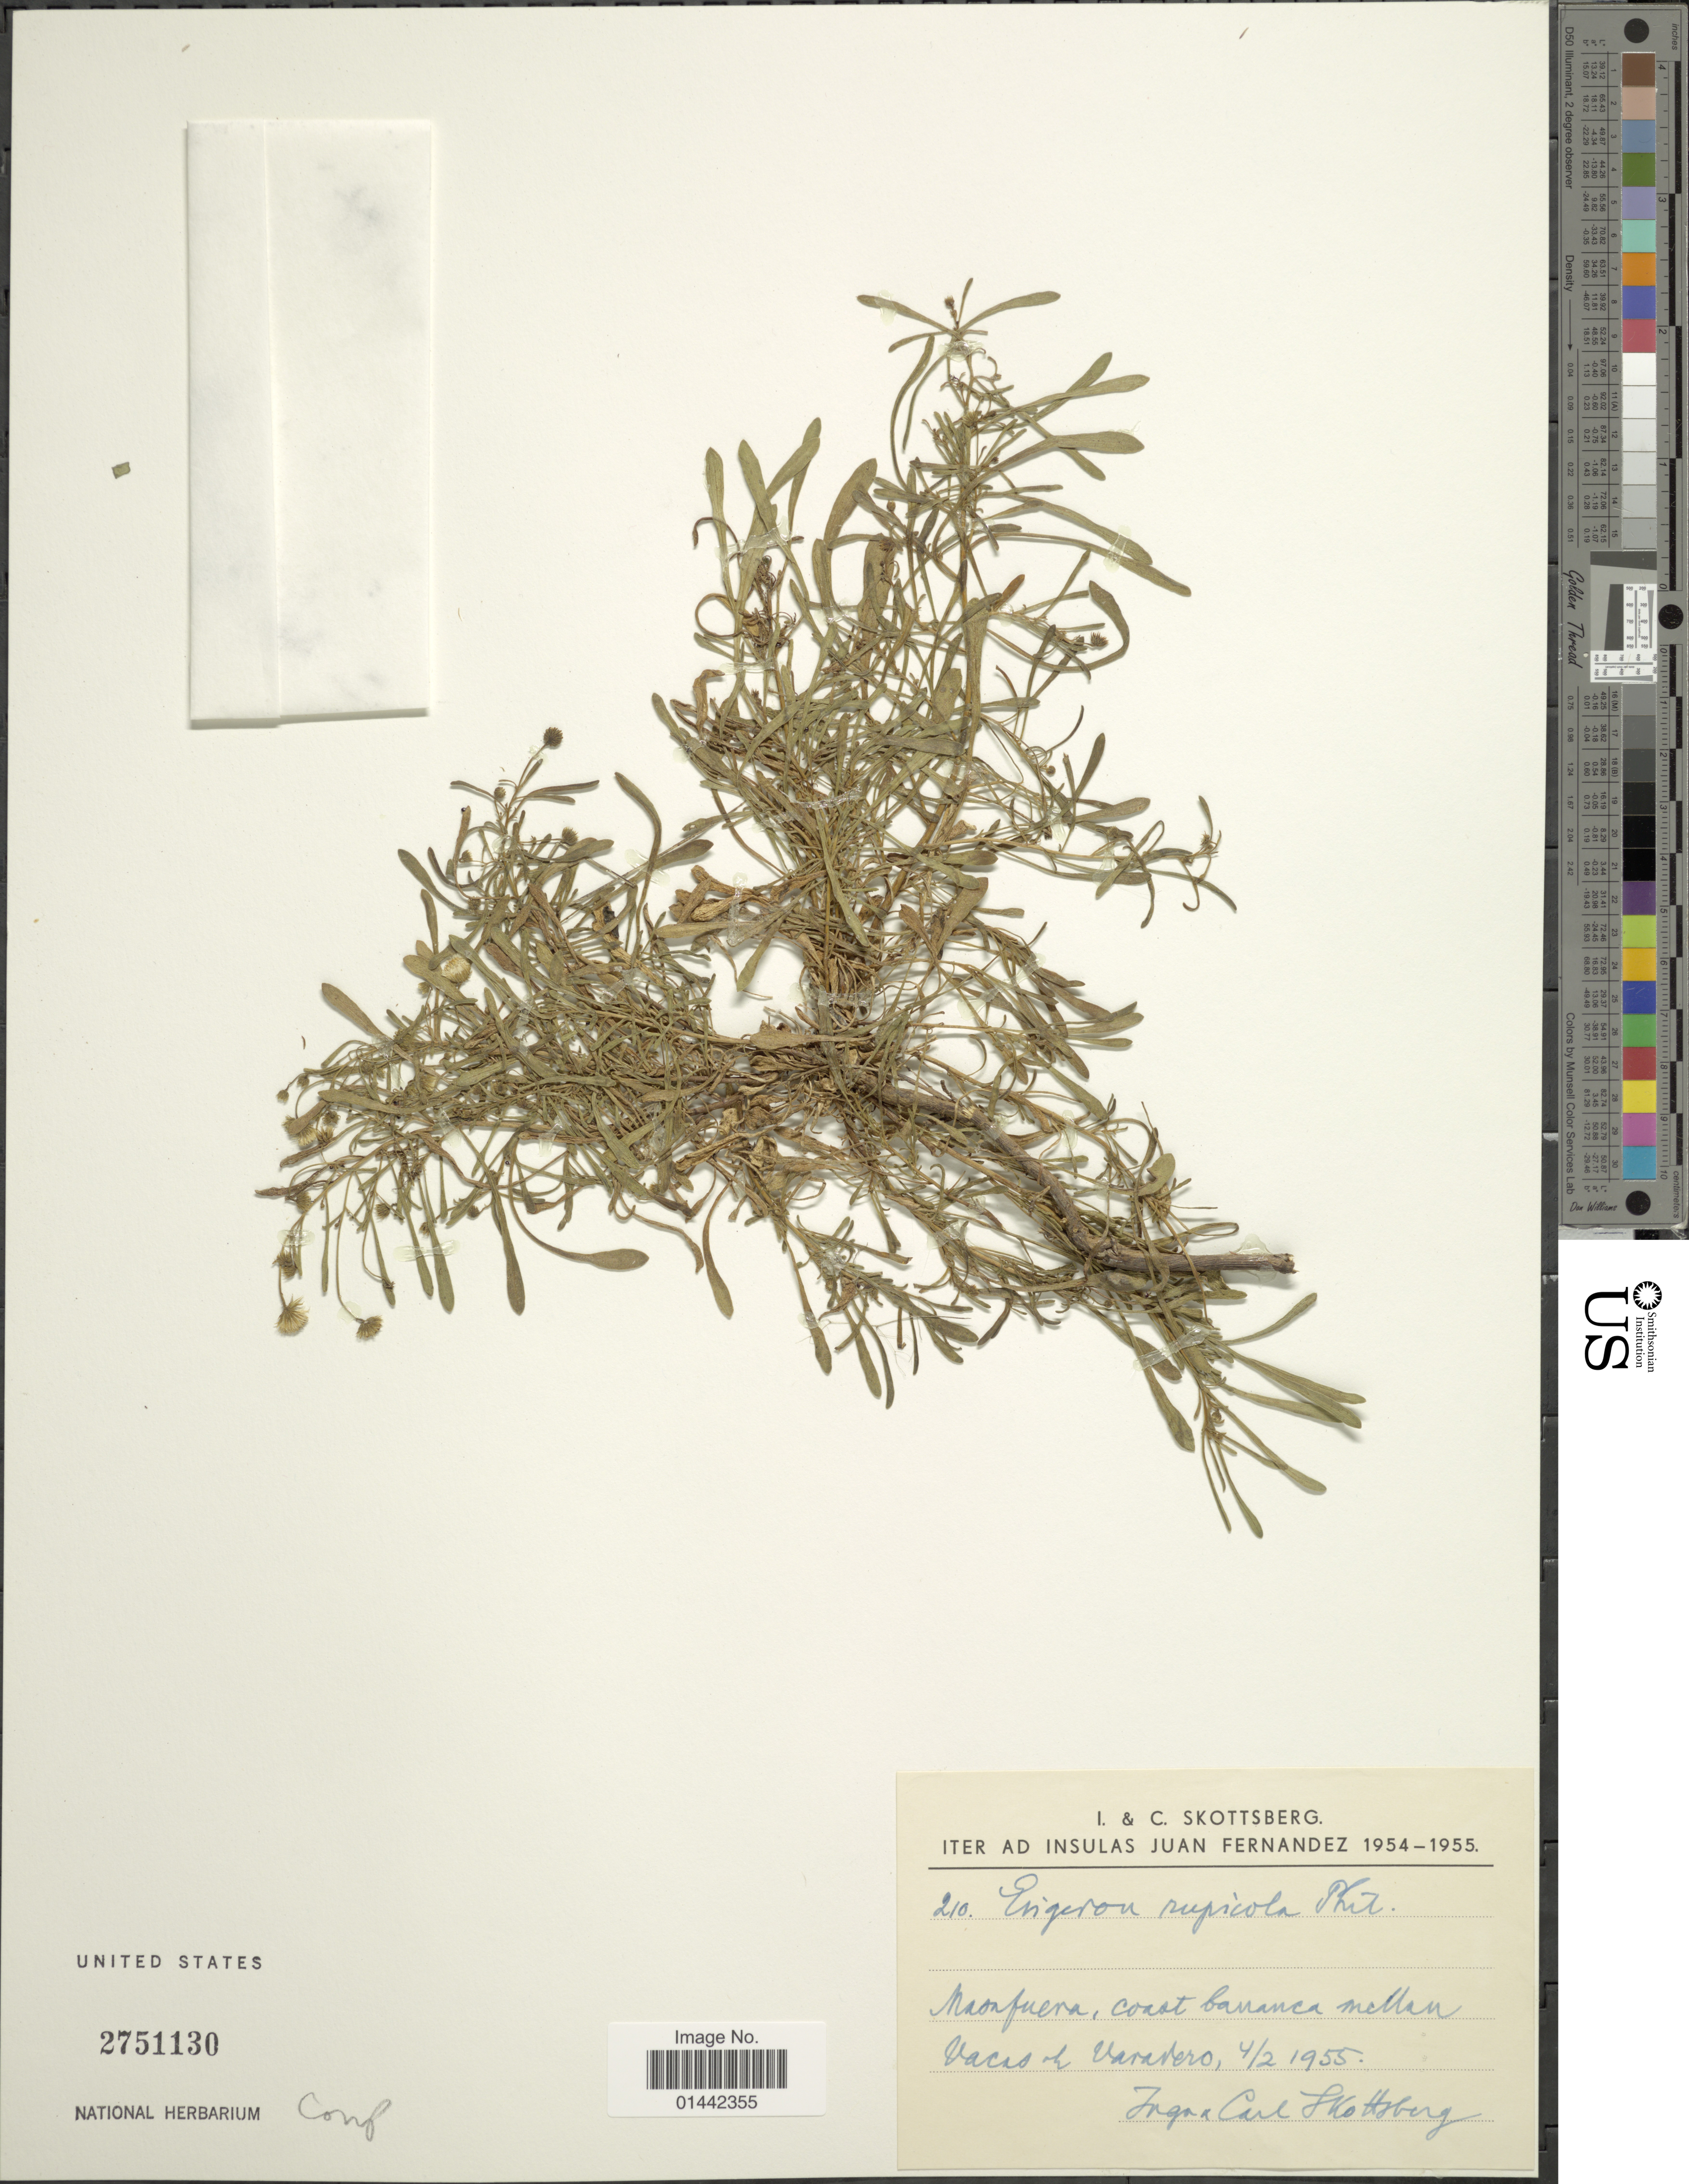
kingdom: Plantae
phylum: Tracheophyta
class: Magnoliopsida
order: Asterales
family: Asteraceae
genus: Erigeron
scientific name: Erigeron rupicola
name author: Phil.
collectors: C. Skottsberg & I. Skottsberg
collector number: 210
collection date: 1955-02-04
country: Chile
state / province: Valparaíso (V)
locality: Iter ad Insulas Juan Fernandez, Masafuera, coast barranca mellan Vacas och Varadero.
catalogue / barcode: US 2751130